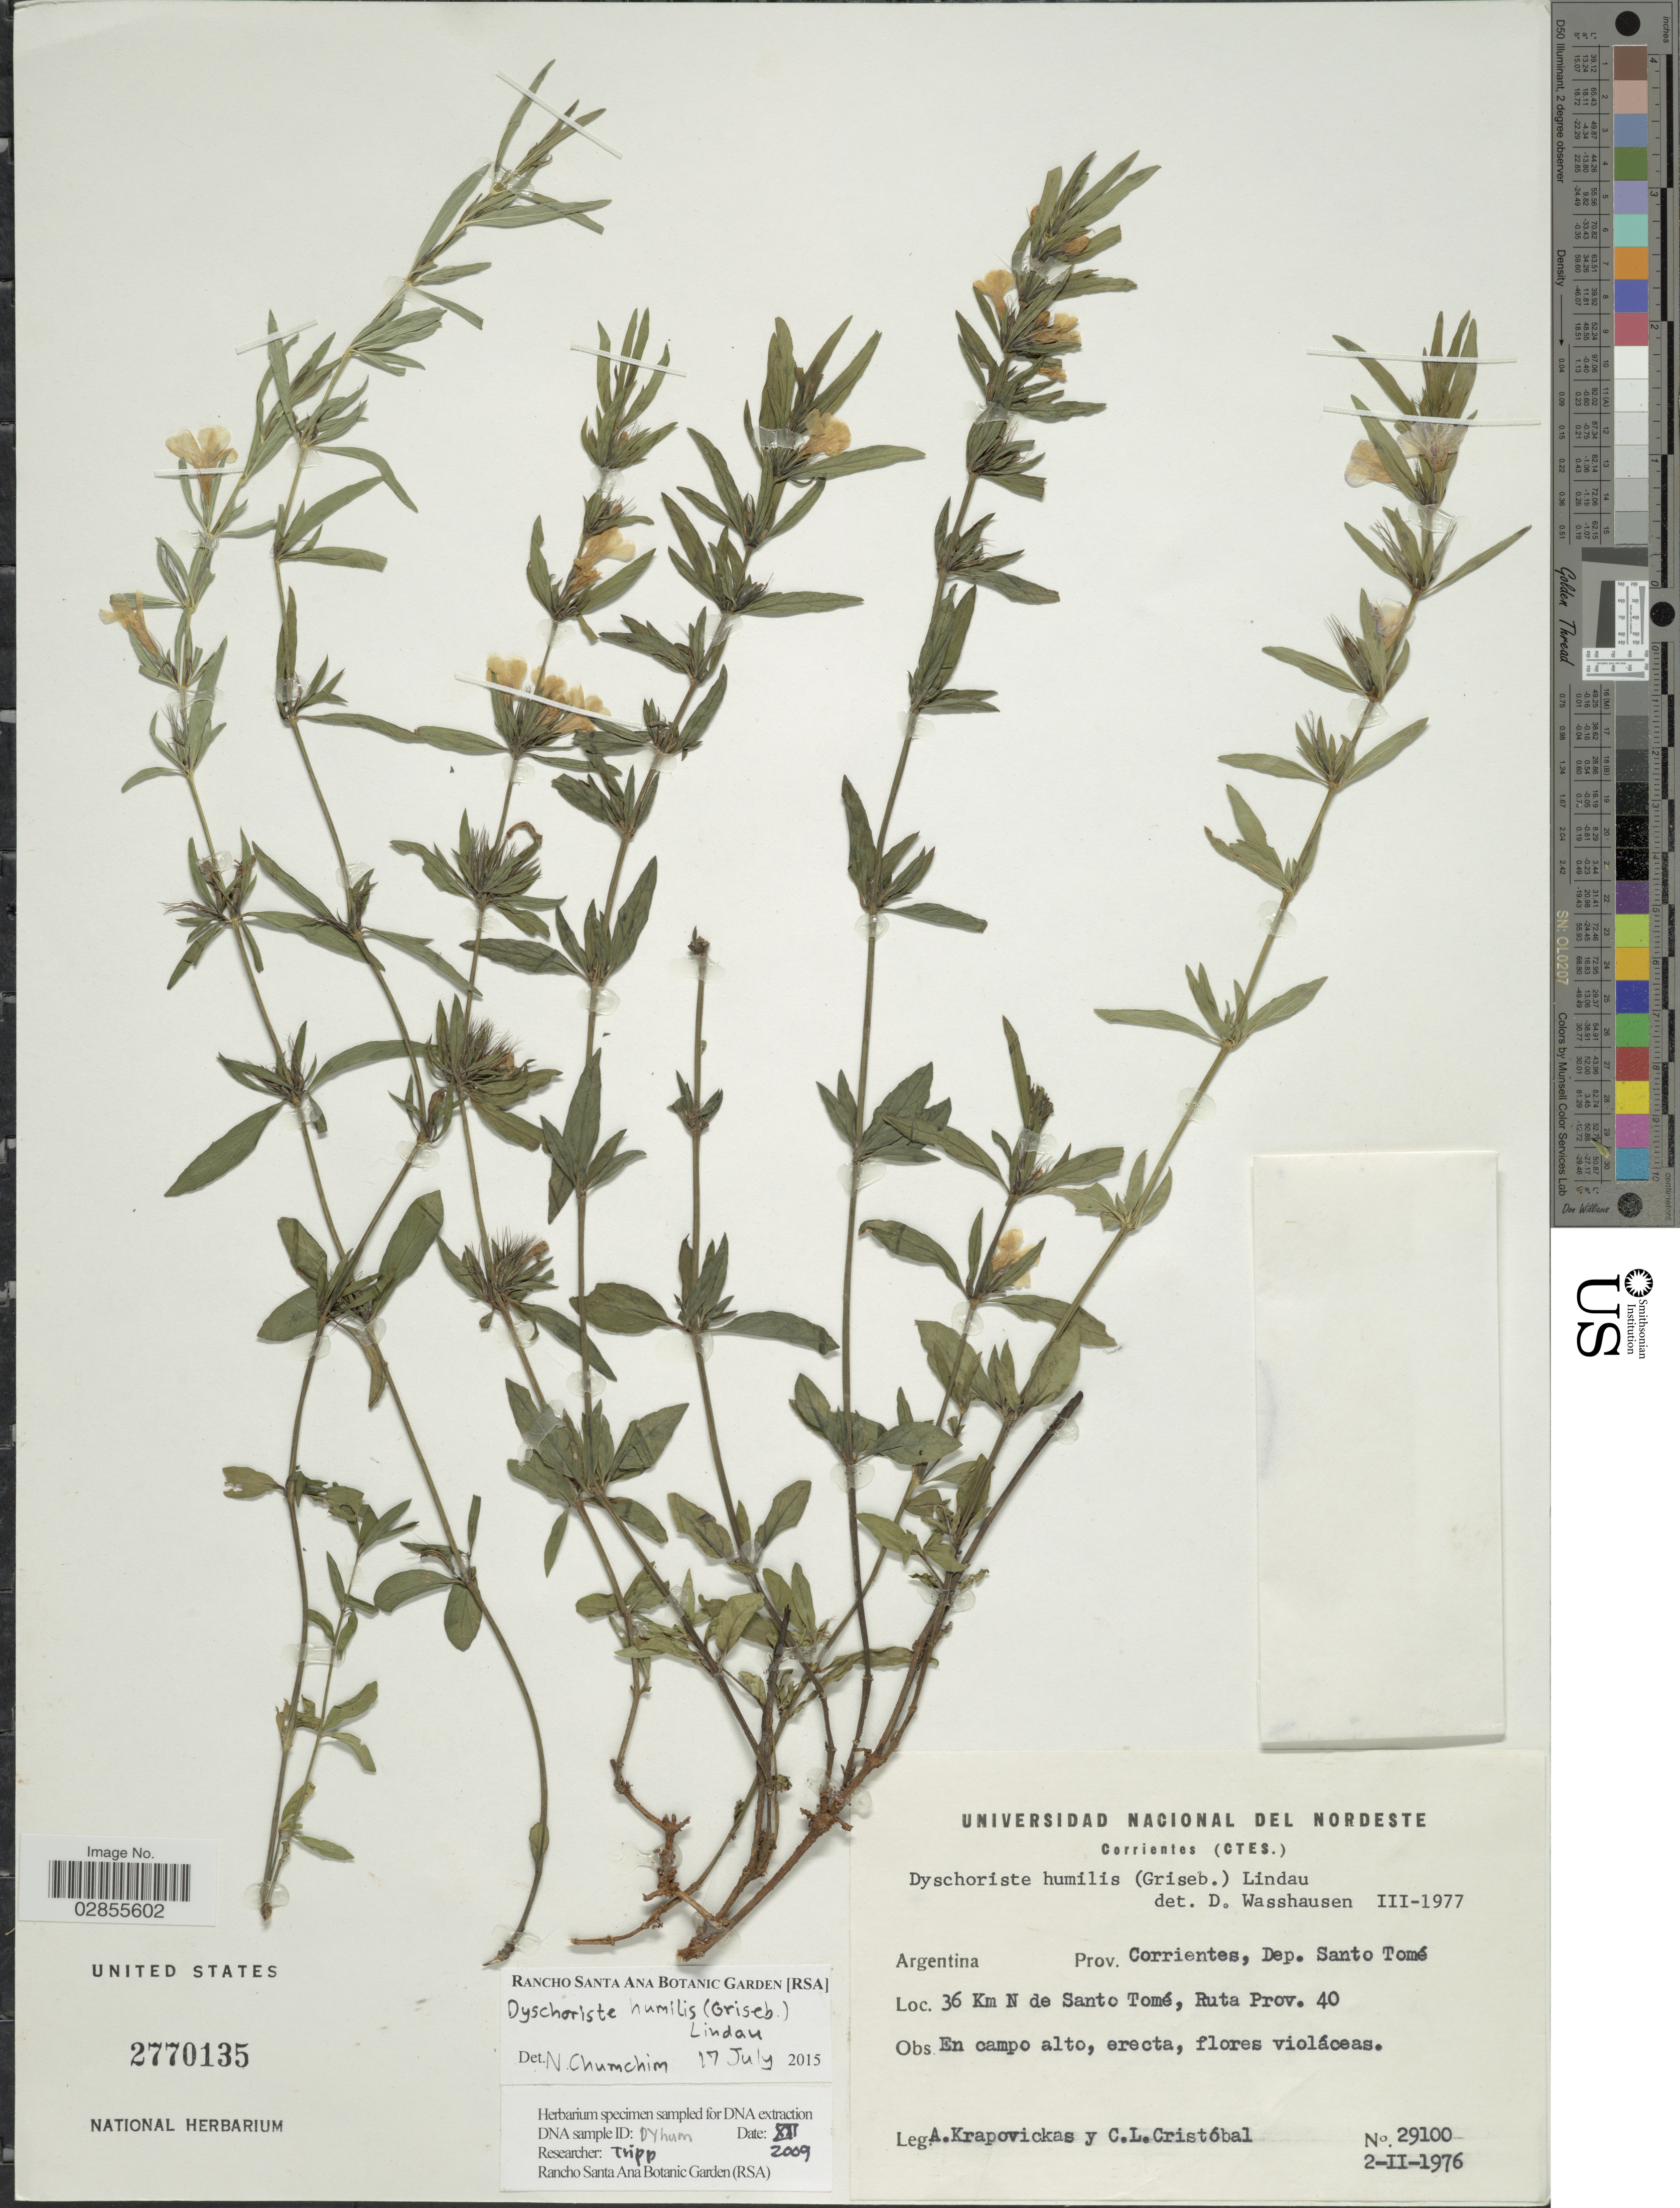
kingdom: Plantae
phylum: Tracheophyta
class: Magnoliopsida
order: Lamiales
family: Acanthaceae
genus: Dyschoriste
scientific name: Dyschoriste humilis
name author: Lindau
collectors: A. Krapovickas & C. L. Cristóbal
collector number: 29100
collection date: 1976-02-02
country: Argentina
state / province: Corrientes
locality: Dep. Santo Tomé. 36 Km N de Santo Tomé, Ruta Prov. 40.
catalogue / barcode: US 2770135